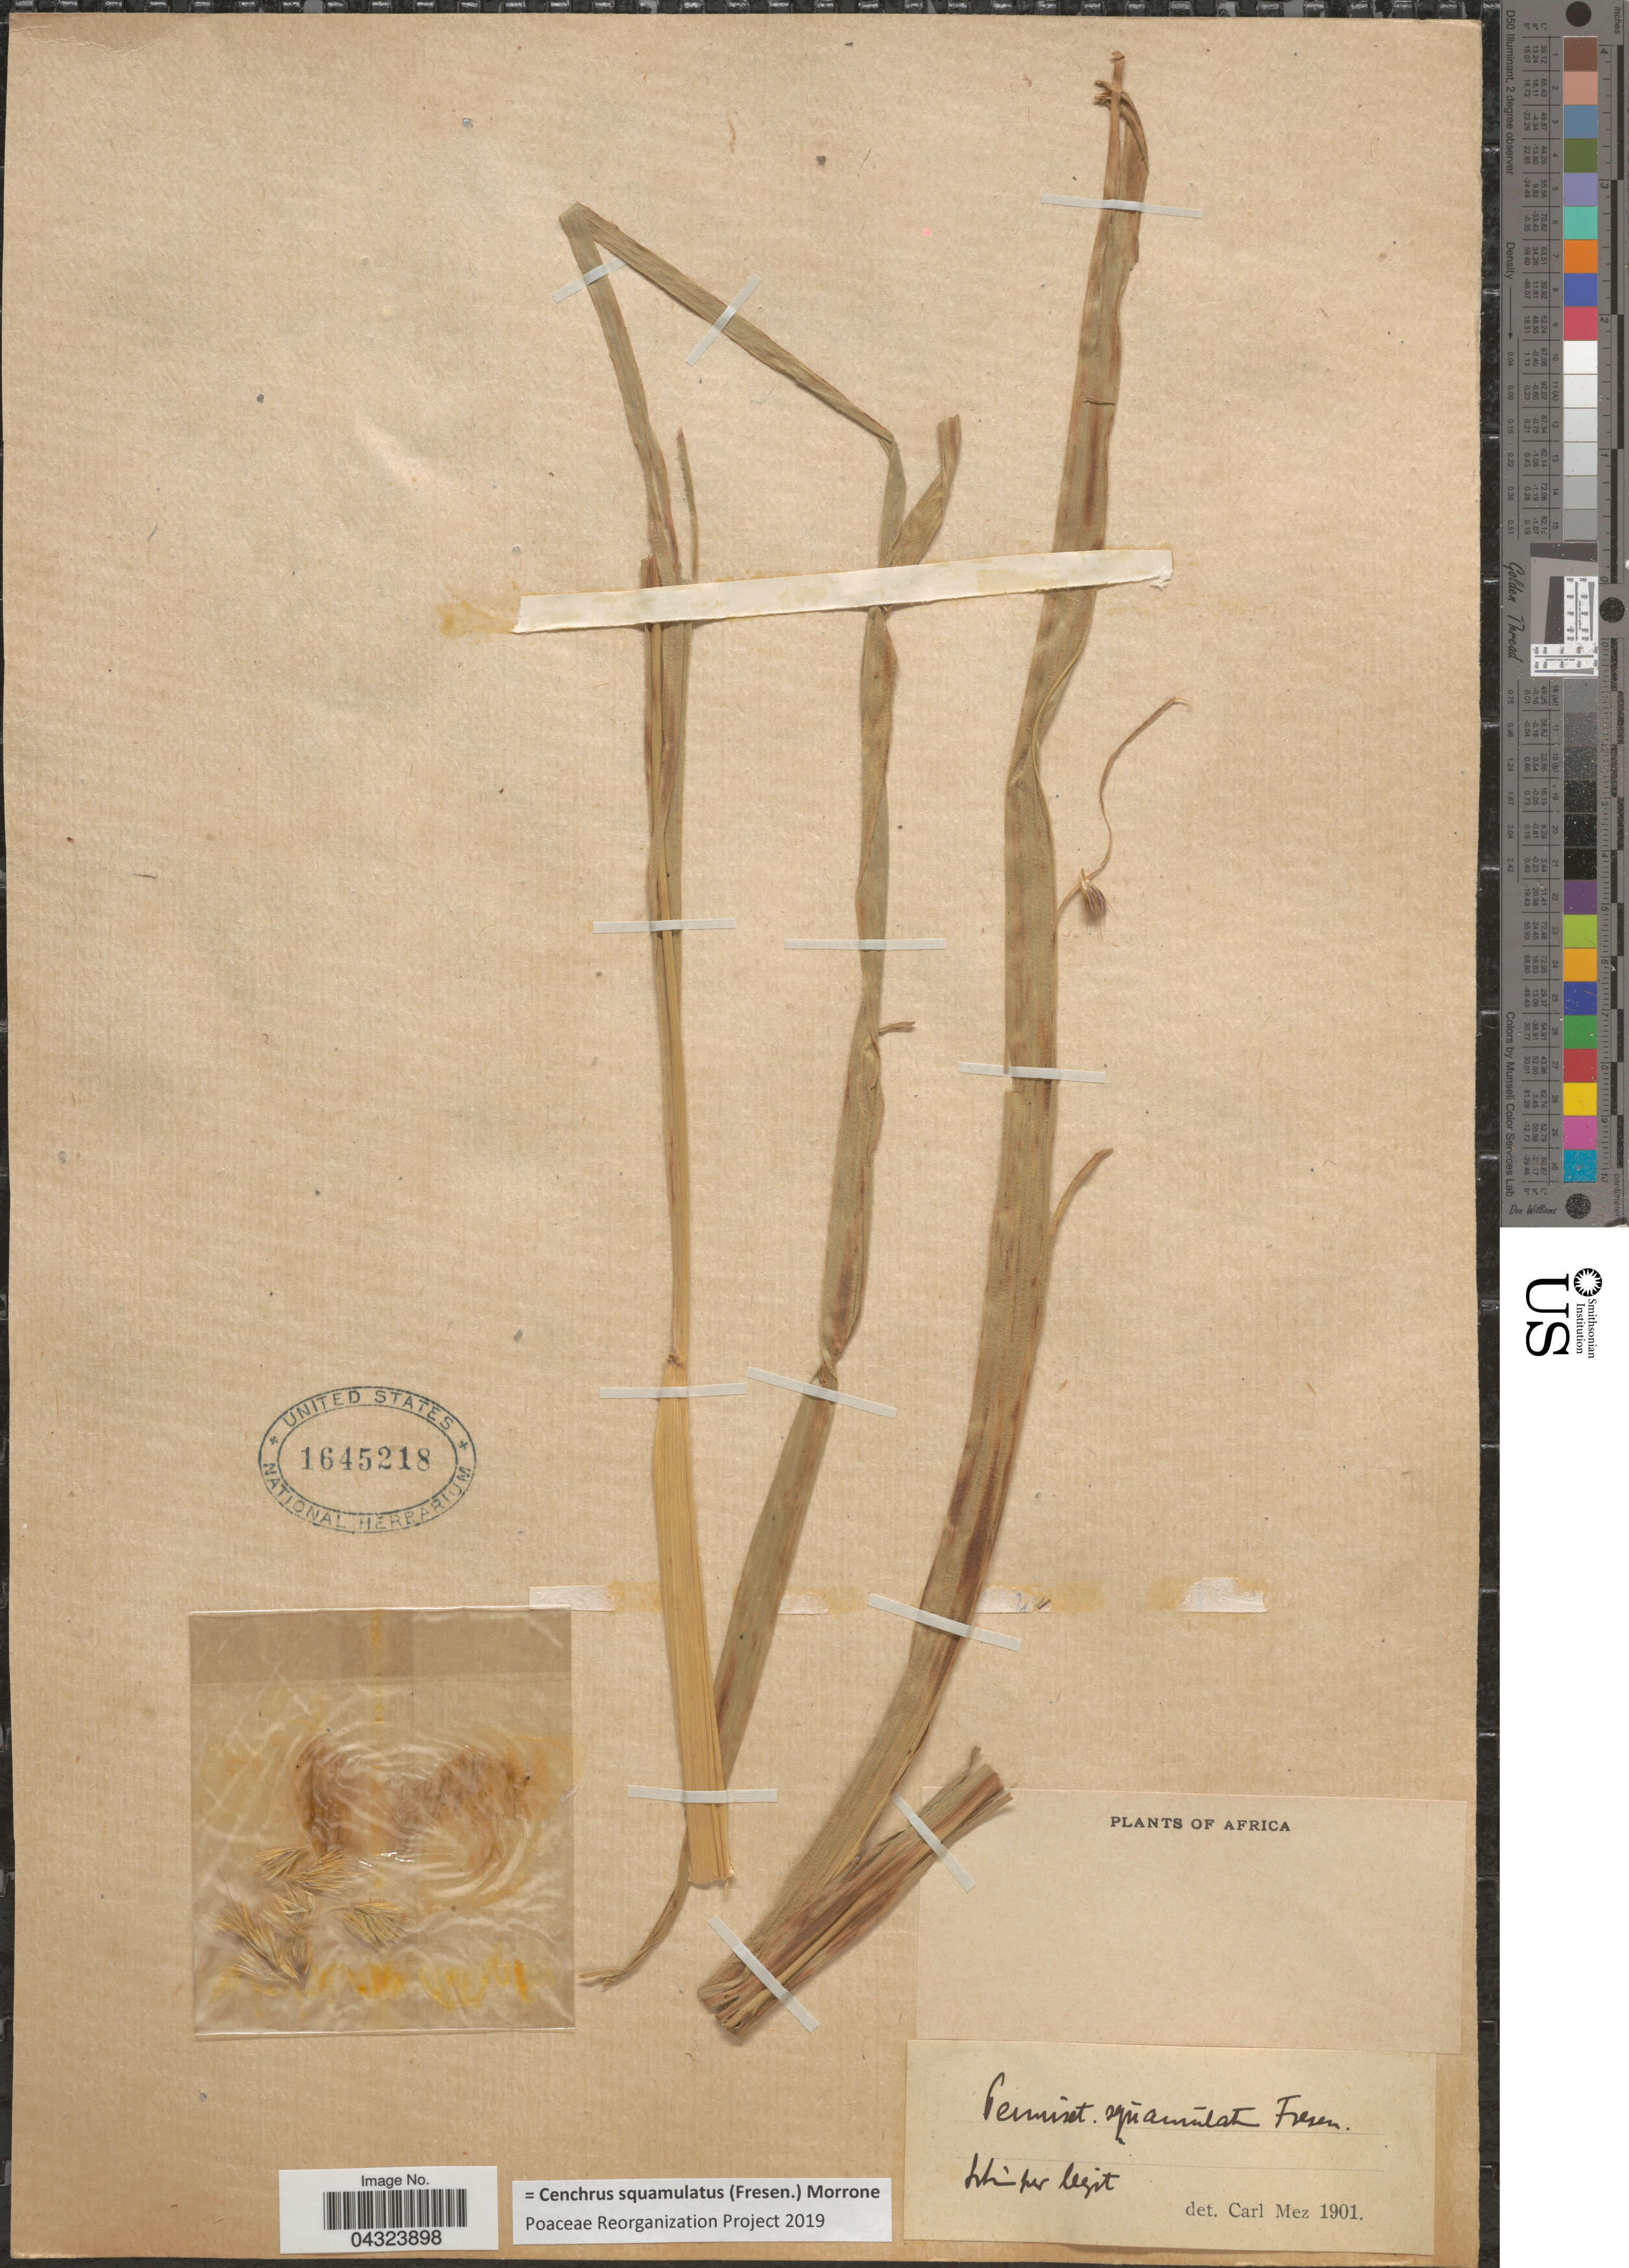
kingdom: Plantae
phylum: Tracheophyta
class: Liliopsida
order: Poales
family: Poaceae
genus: Cenchrus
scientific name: Cenchrus squamulatus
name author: (Fresen.) Morrone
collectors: -. Schimper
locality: Africa.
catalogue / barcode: US 1645218